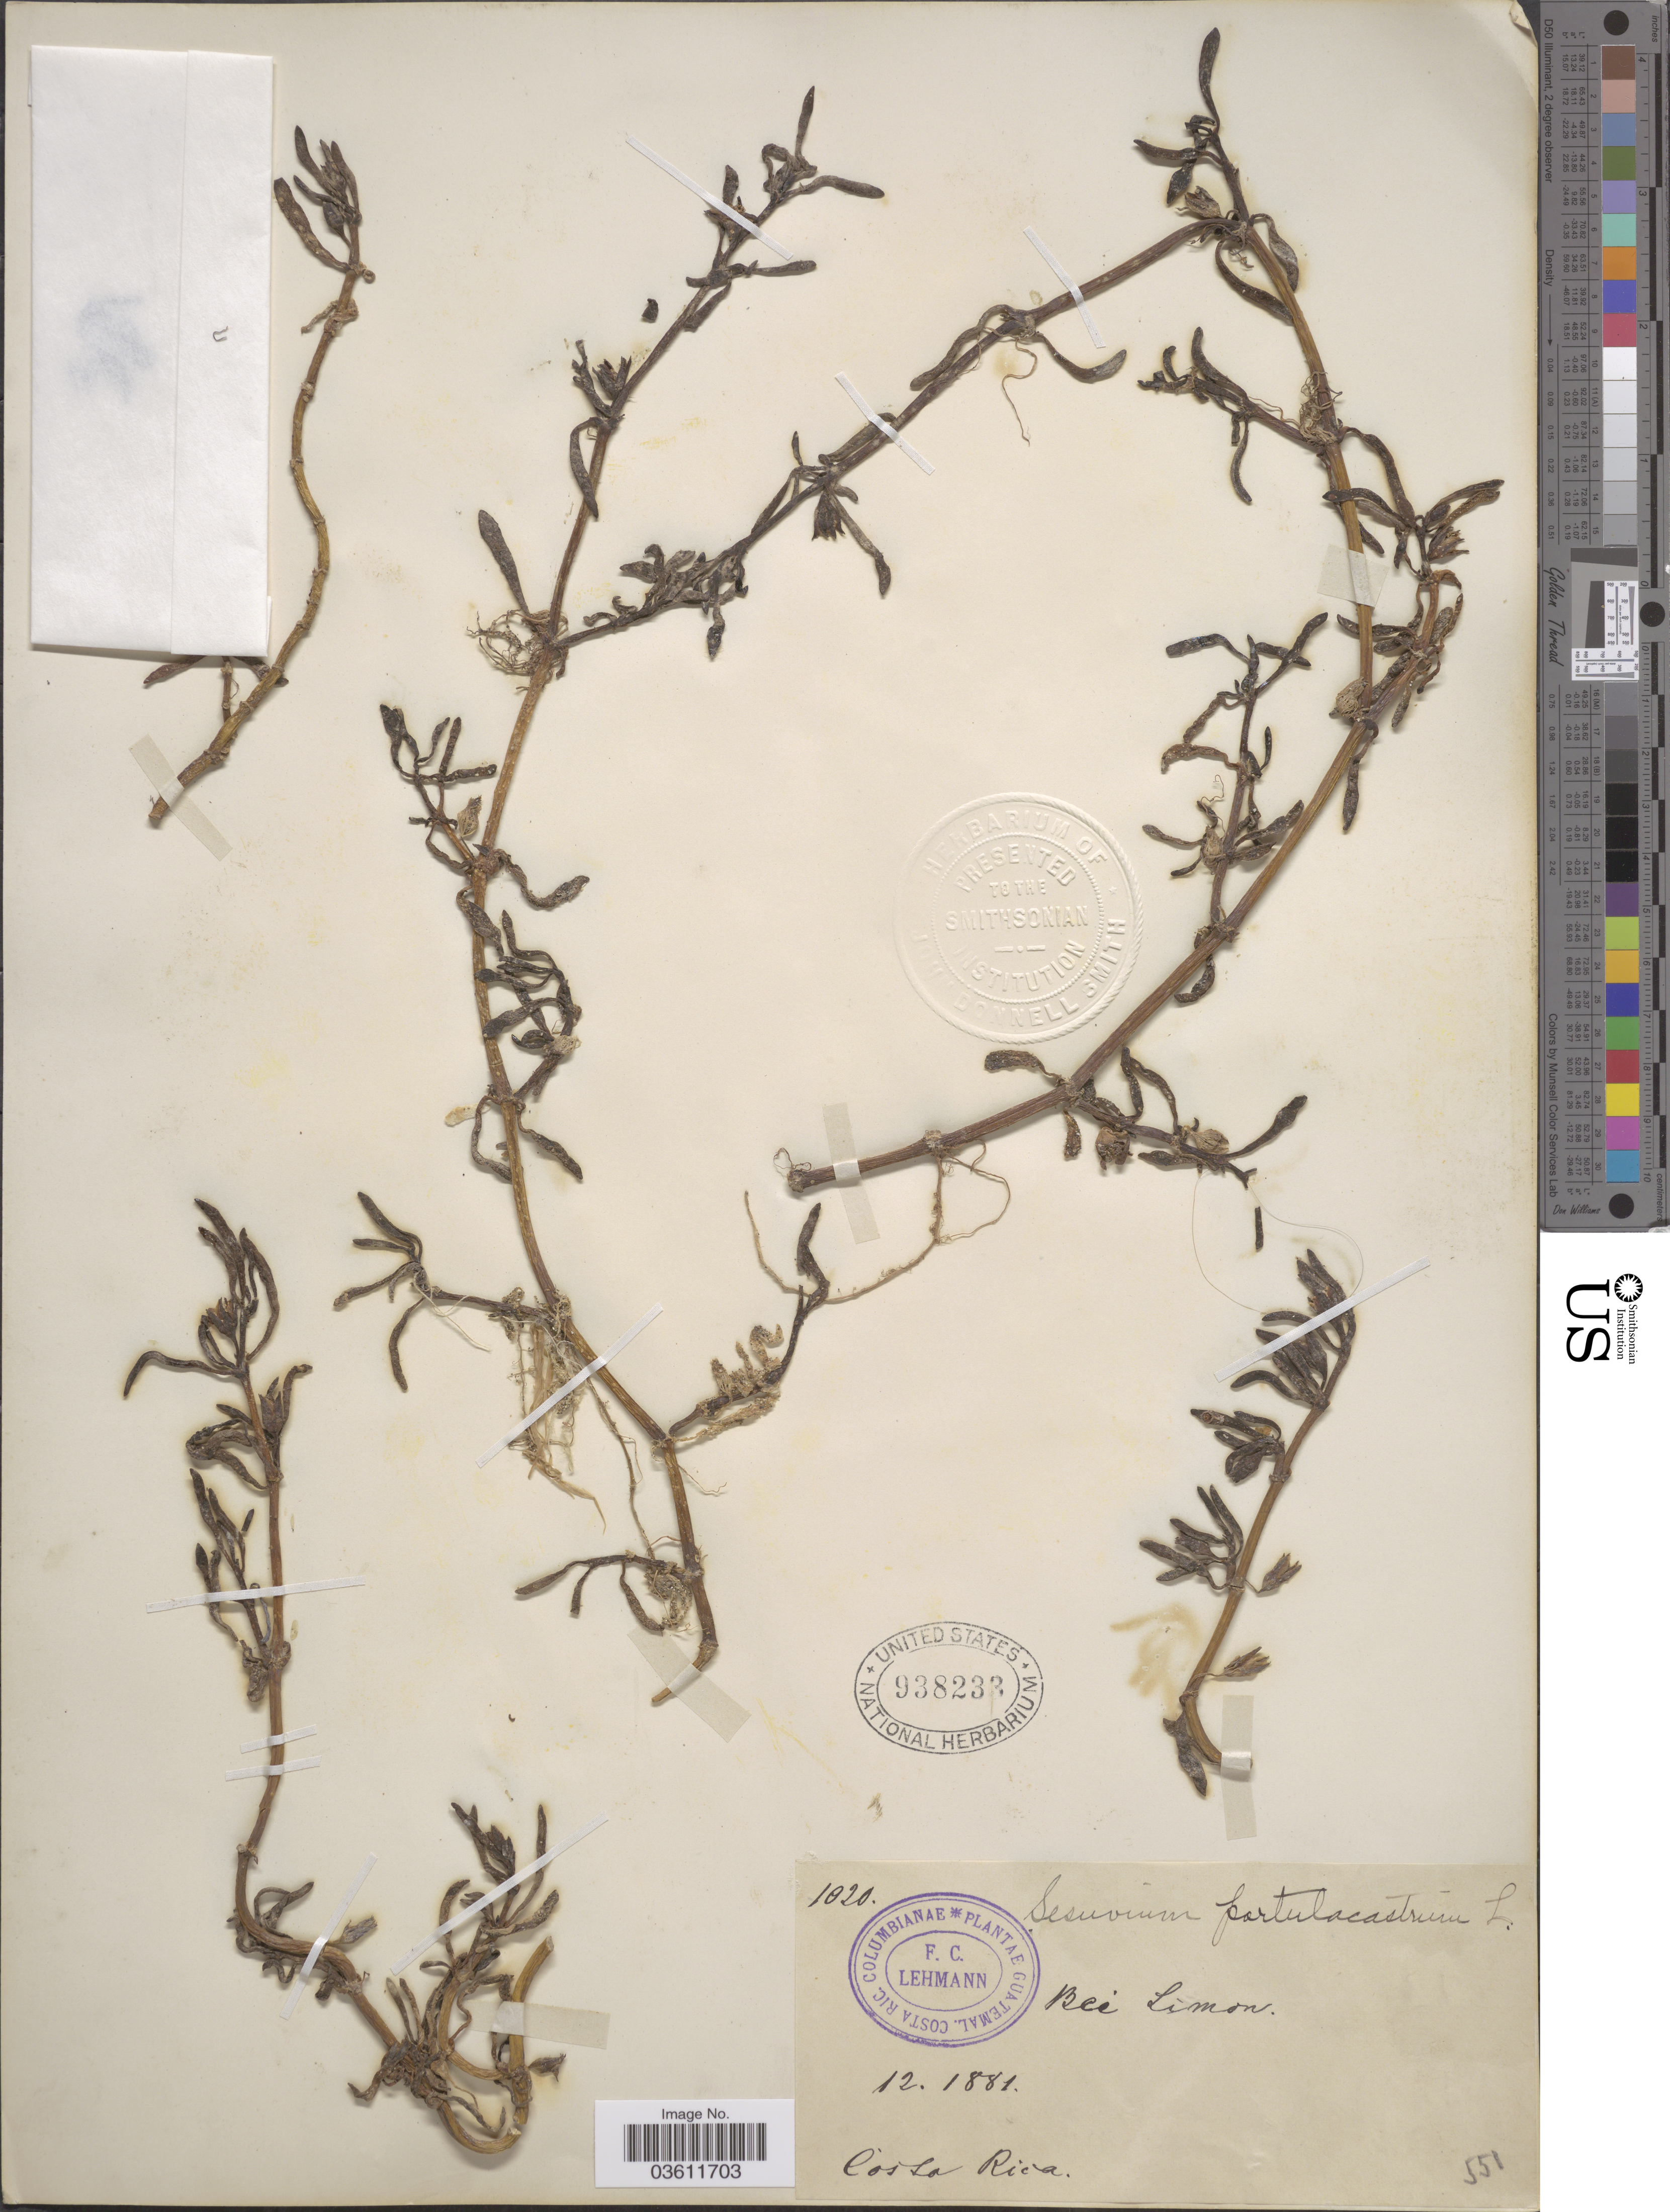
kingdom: Plantae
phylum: Tracheophyta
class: Magnoliopsida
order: Caryophyllales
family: Aizoaceae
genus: Trianthema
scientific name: Trianthema portulacastrum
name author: L.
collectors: F. C. Lehmann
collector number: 1020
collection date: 1881-12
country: Costa Rica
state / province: Limón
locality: Bei Limon.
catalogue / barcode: US 938233